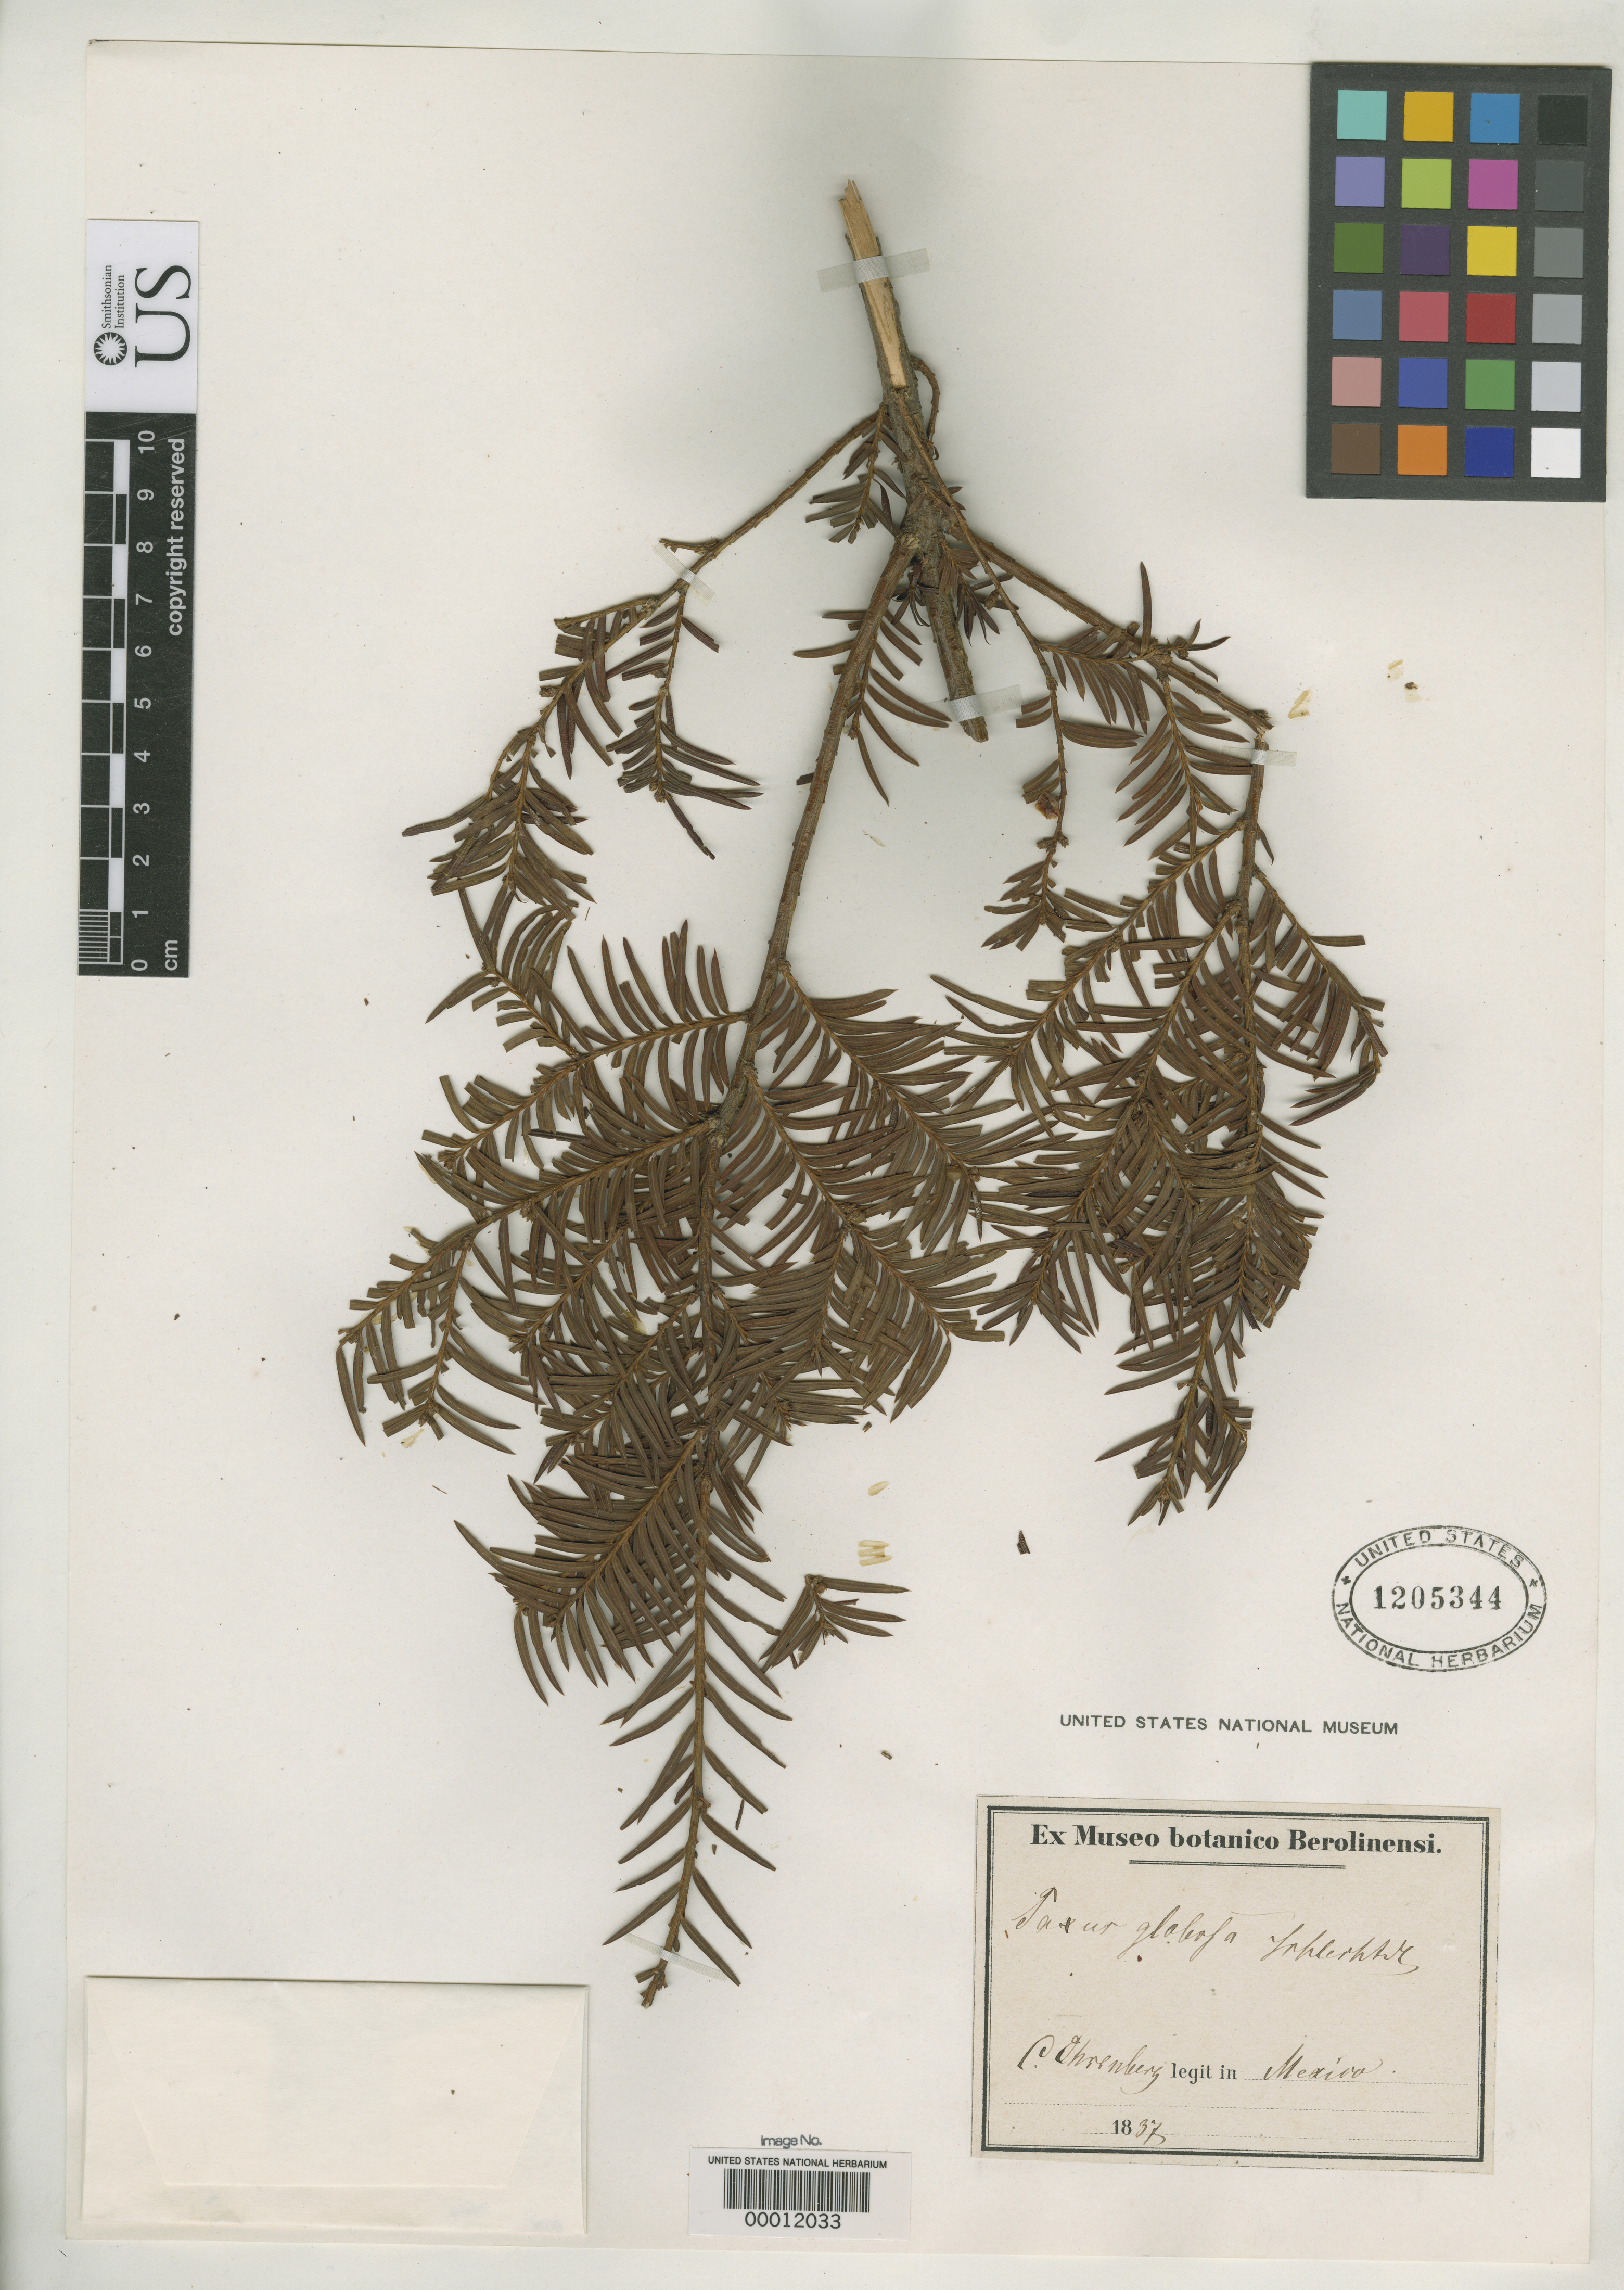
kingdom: Plantae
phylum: Tracheophyta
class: Pinopsida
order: Pinales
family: Taxaceae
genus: Taxus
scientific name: Taxus globosa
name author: Schltdl.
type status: Type Collection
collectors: C. Ehrenberg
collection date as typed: Sep 1837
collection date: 1837-09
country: Mexico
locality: Real del Mote, Huajolate.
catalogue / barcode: US 1205344